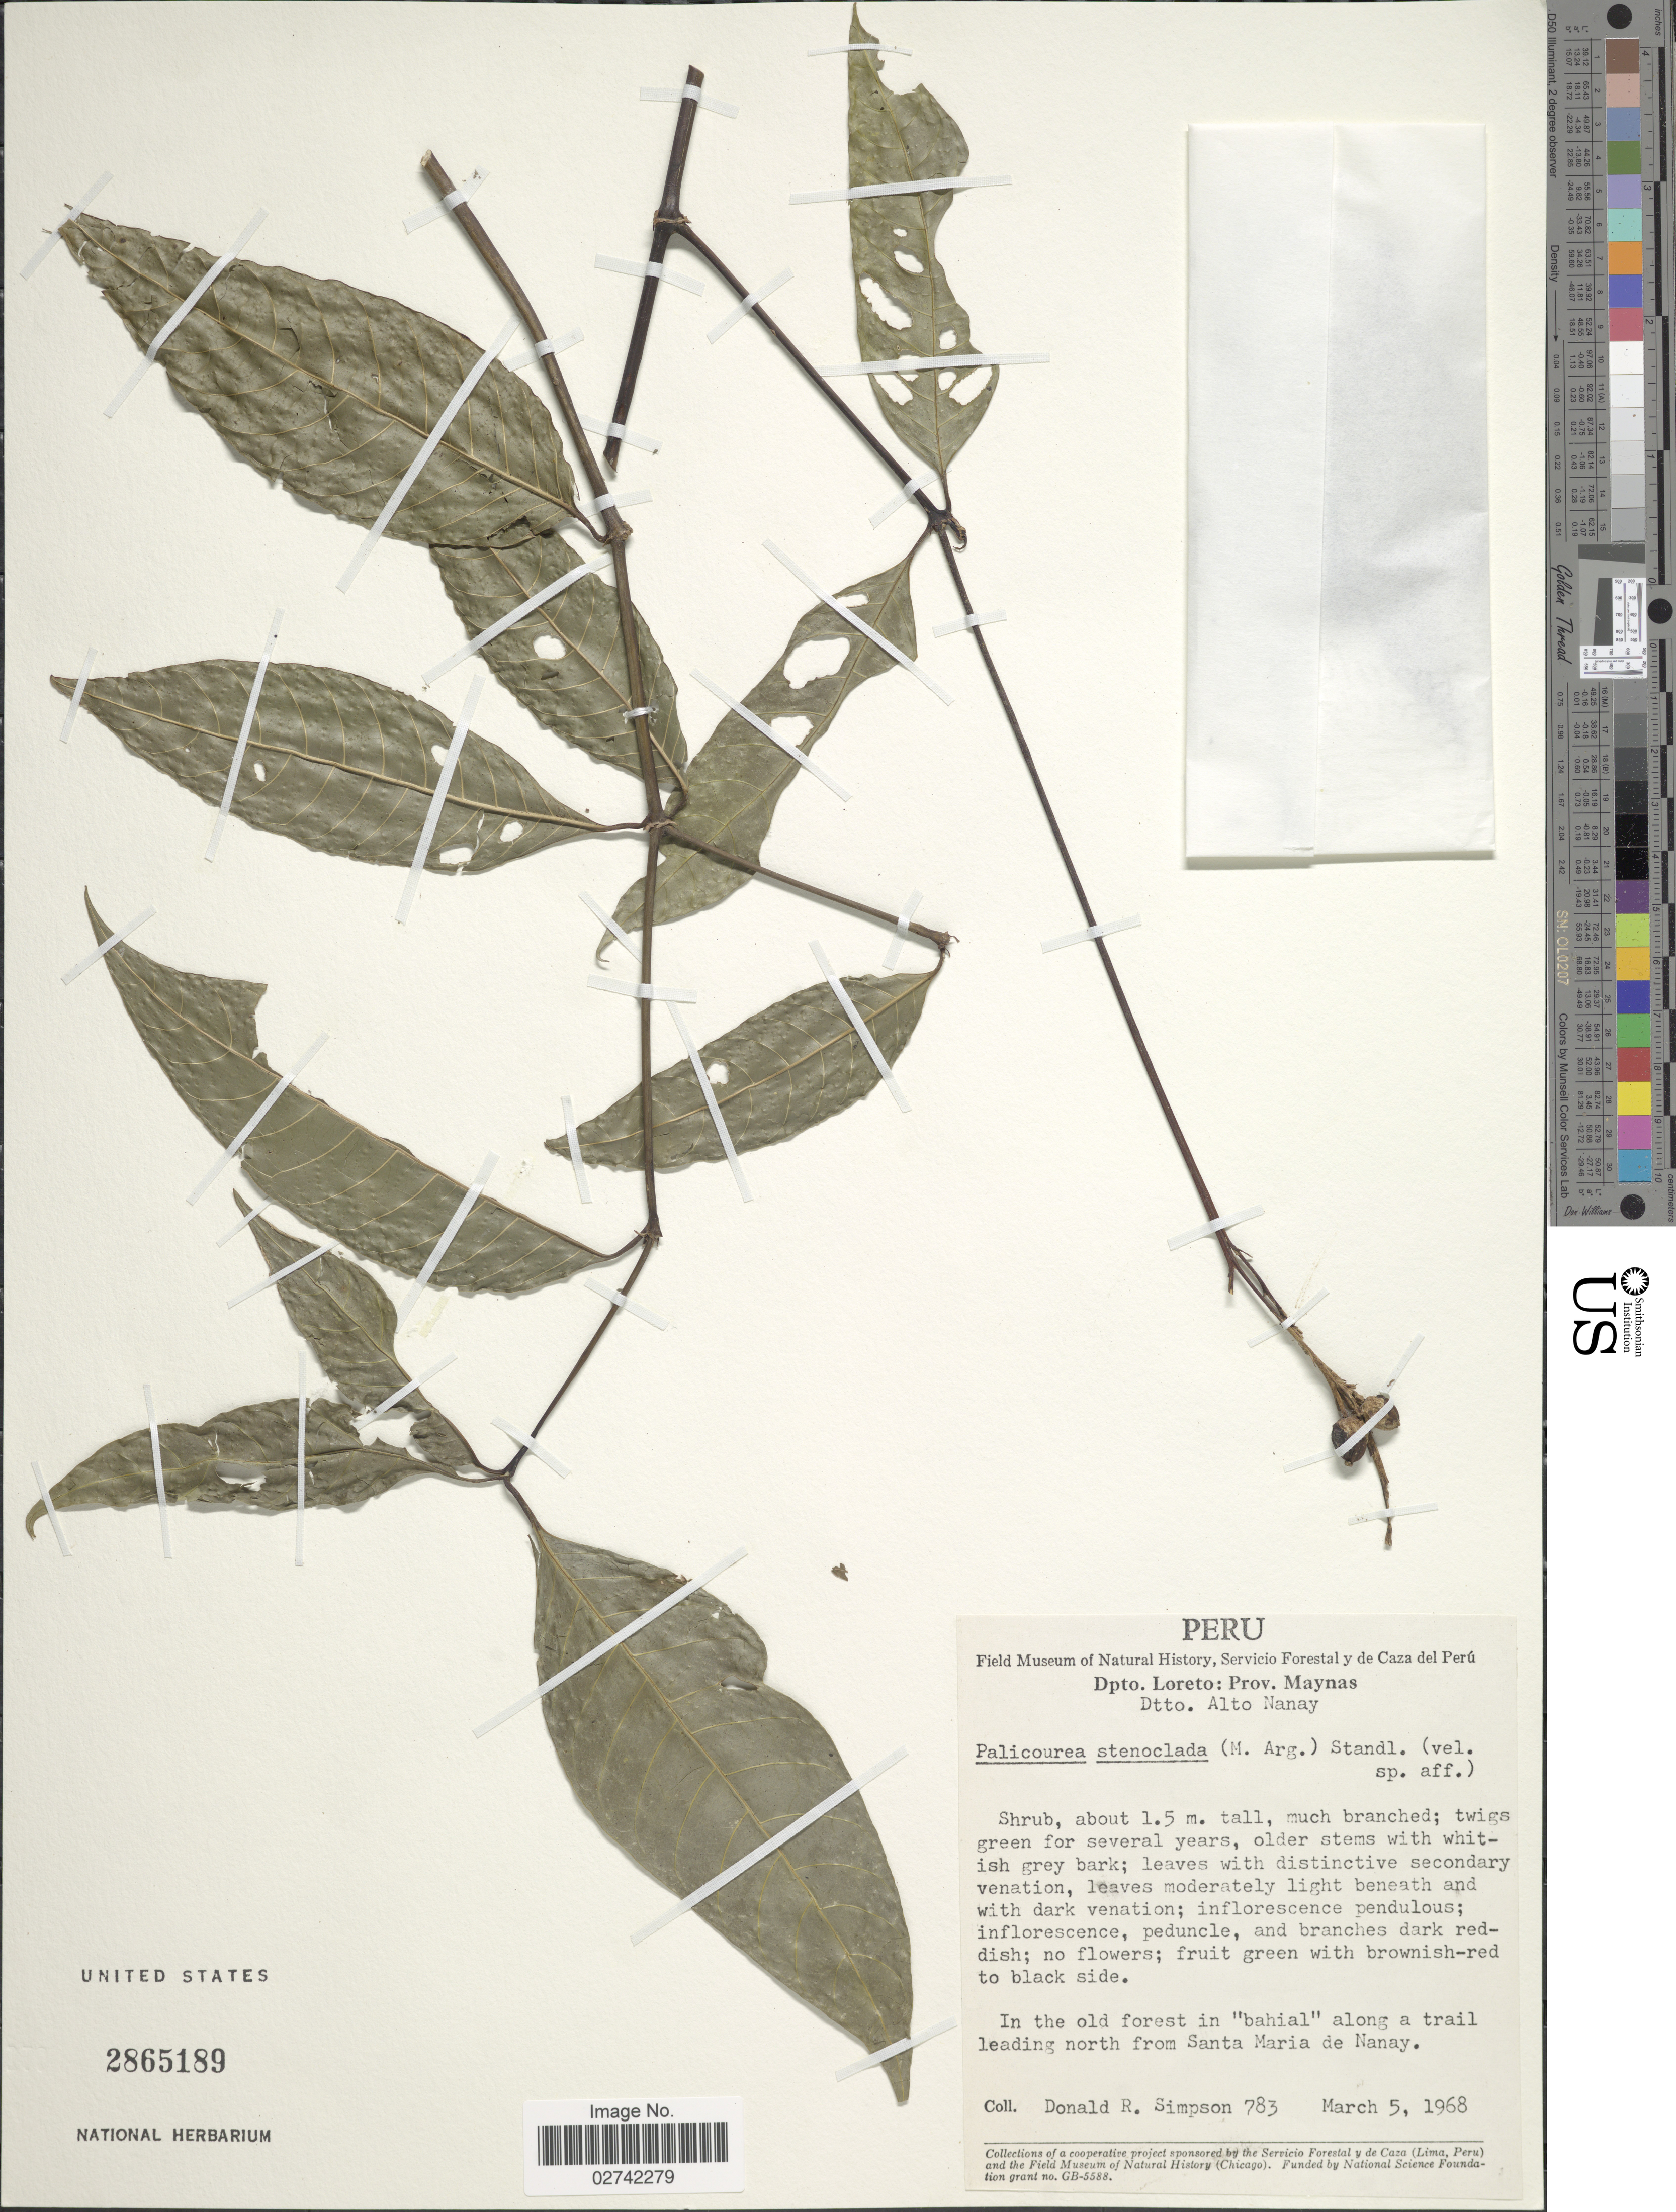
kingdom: Plantae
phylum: Tracheophyta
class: Magnoliopsida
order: Gentianales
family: Rubiaceae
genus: Palicourea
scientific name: Palicourea stenoclada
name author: (Müll. Arg.) Standl.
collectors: D. R. Simpson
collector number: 783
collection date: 1968-03-05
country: Peru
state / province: Loreto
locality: Prov. Maynas, Dtto. Alto Nanay, in the old forest in "bahial"along a trail leading north from Santa Maria de Nanay.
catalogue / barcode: US 2865189